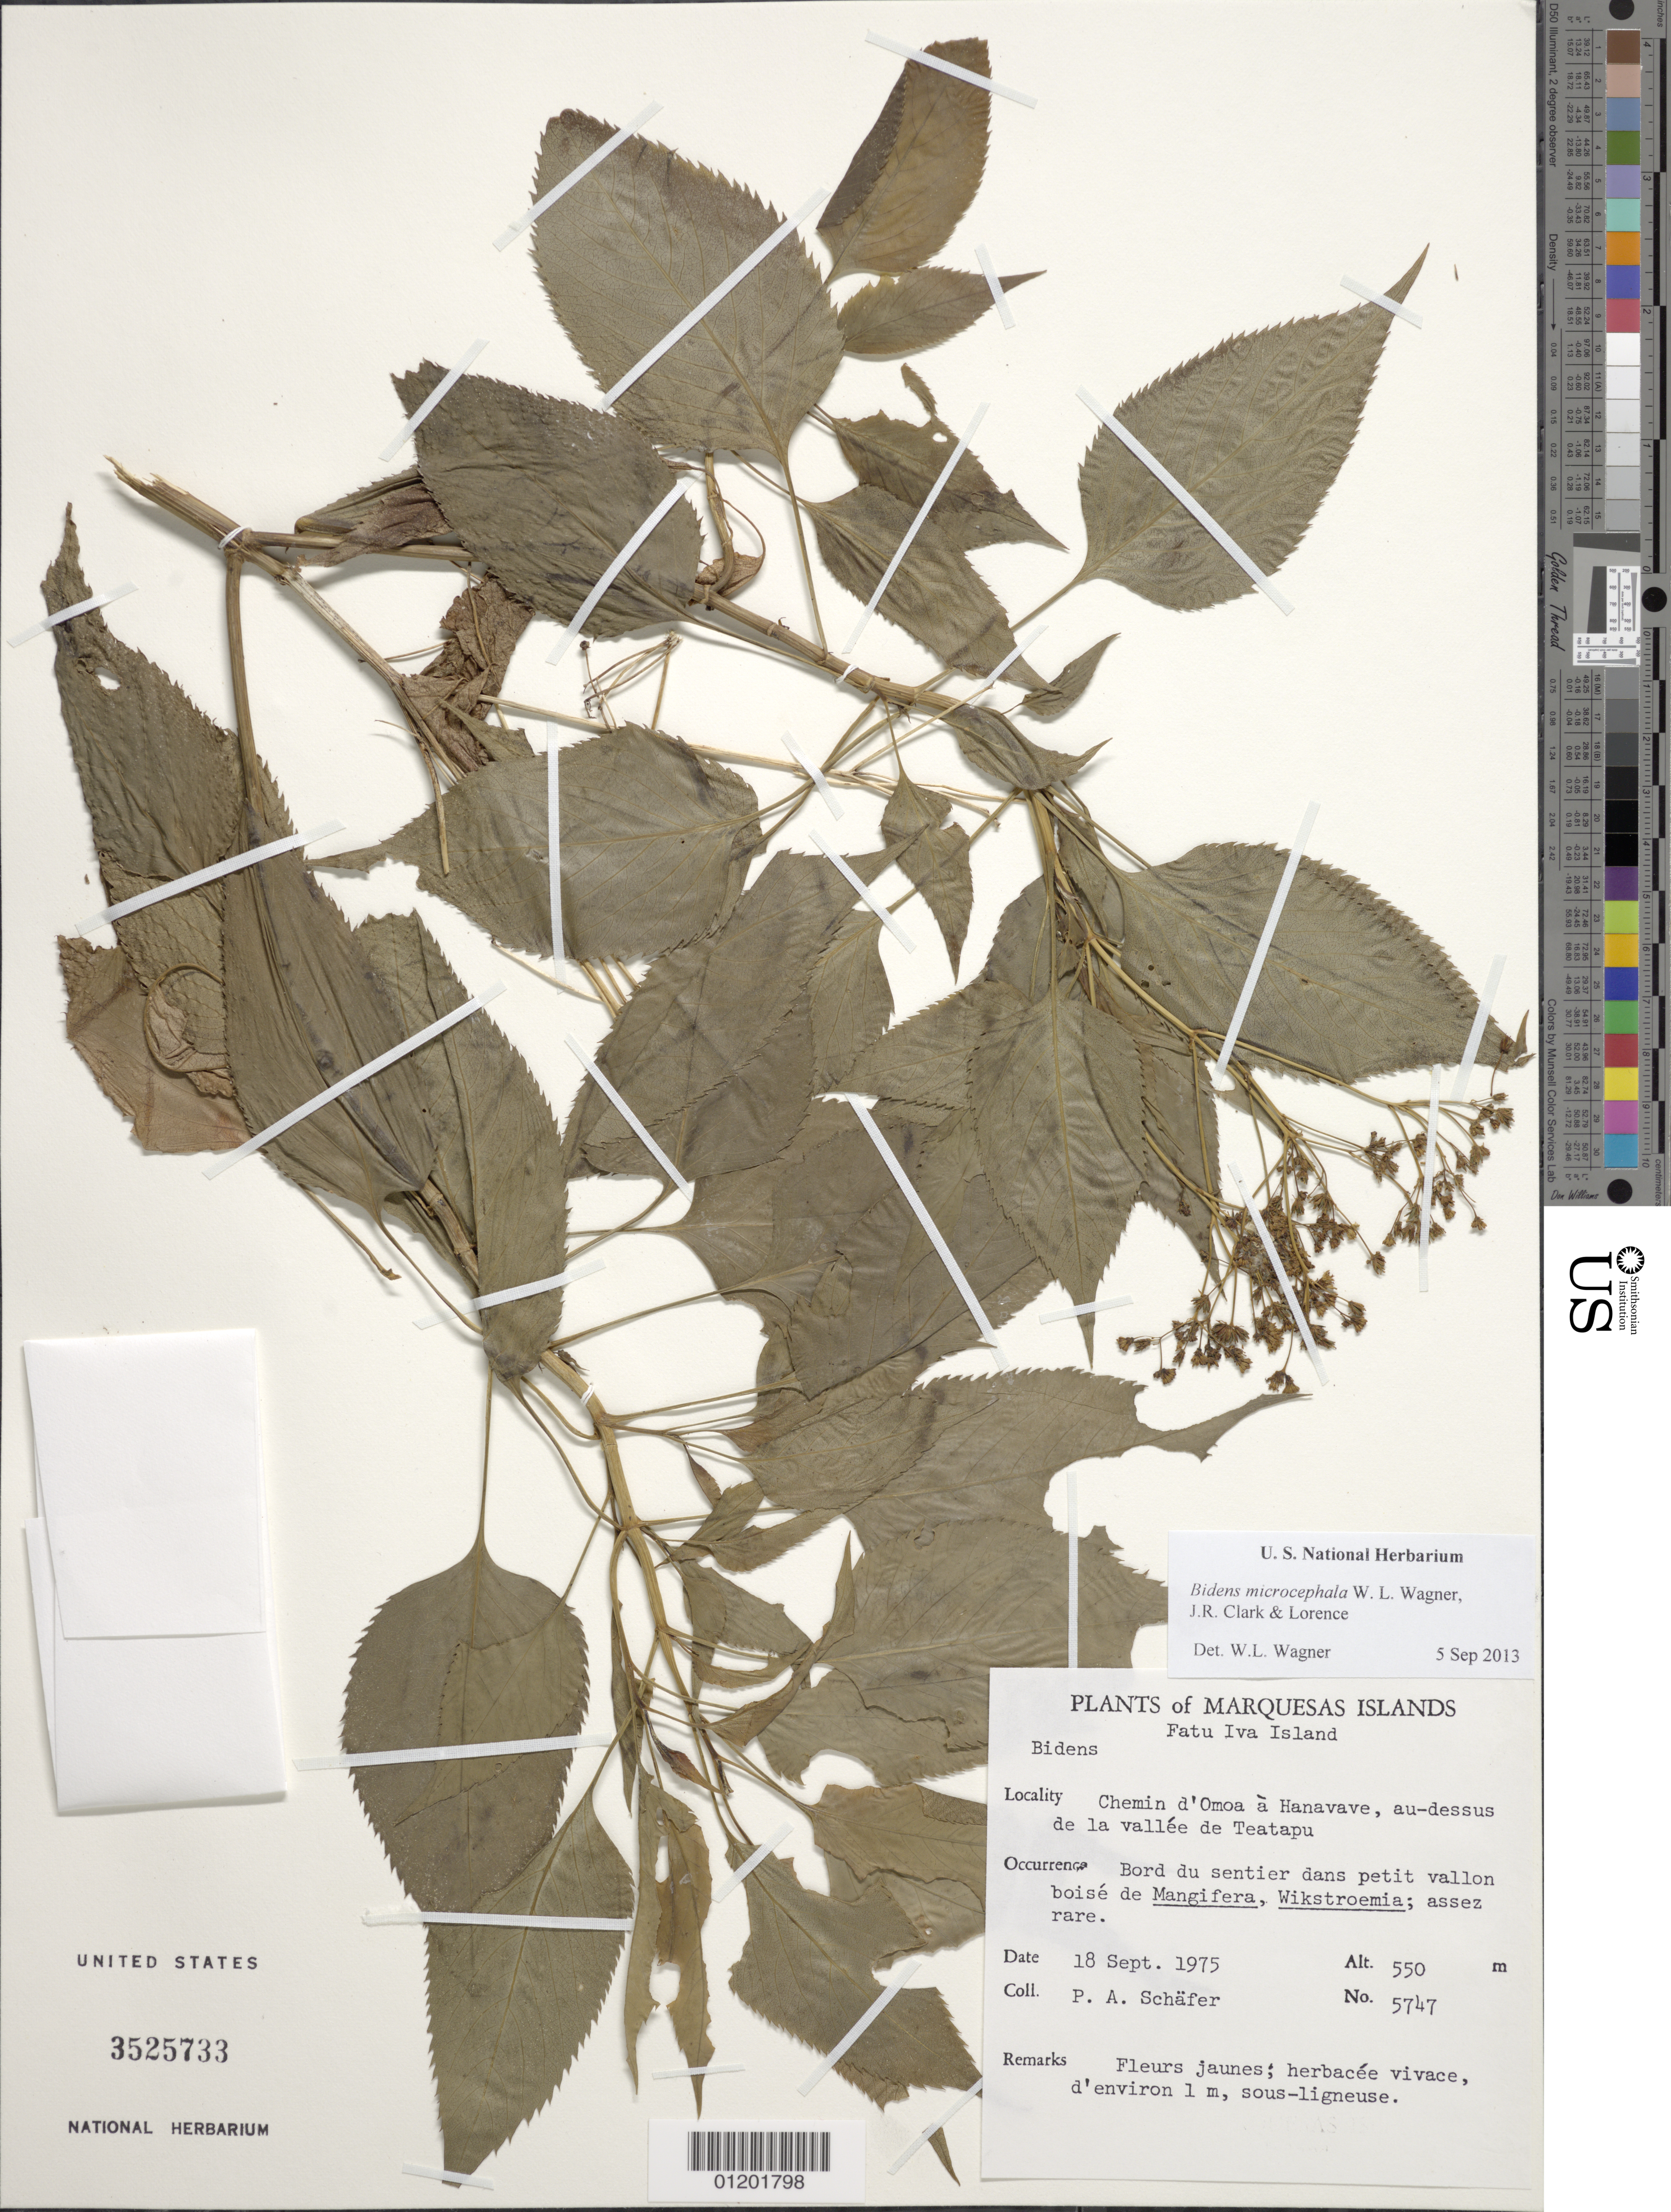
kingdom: Plantae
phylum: Tracheophyta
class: Magnoliopsida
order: Asterales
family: Asteraceae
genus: Bidens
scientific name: Bidens microcephala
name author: W.L. Wagner et al.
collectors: P. A. Schäfer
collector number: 5747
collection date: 1975-09-18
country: French Polynesia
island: Fatu Hiva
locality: Chemin d'Omo'a à Hanavave, au-dessus de la vallée de Teatapu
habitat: Bord du sentier dans petit vallon boisé de Magnifera, Wikstroemia; assez rare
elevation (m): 550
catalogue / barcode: US 3525733